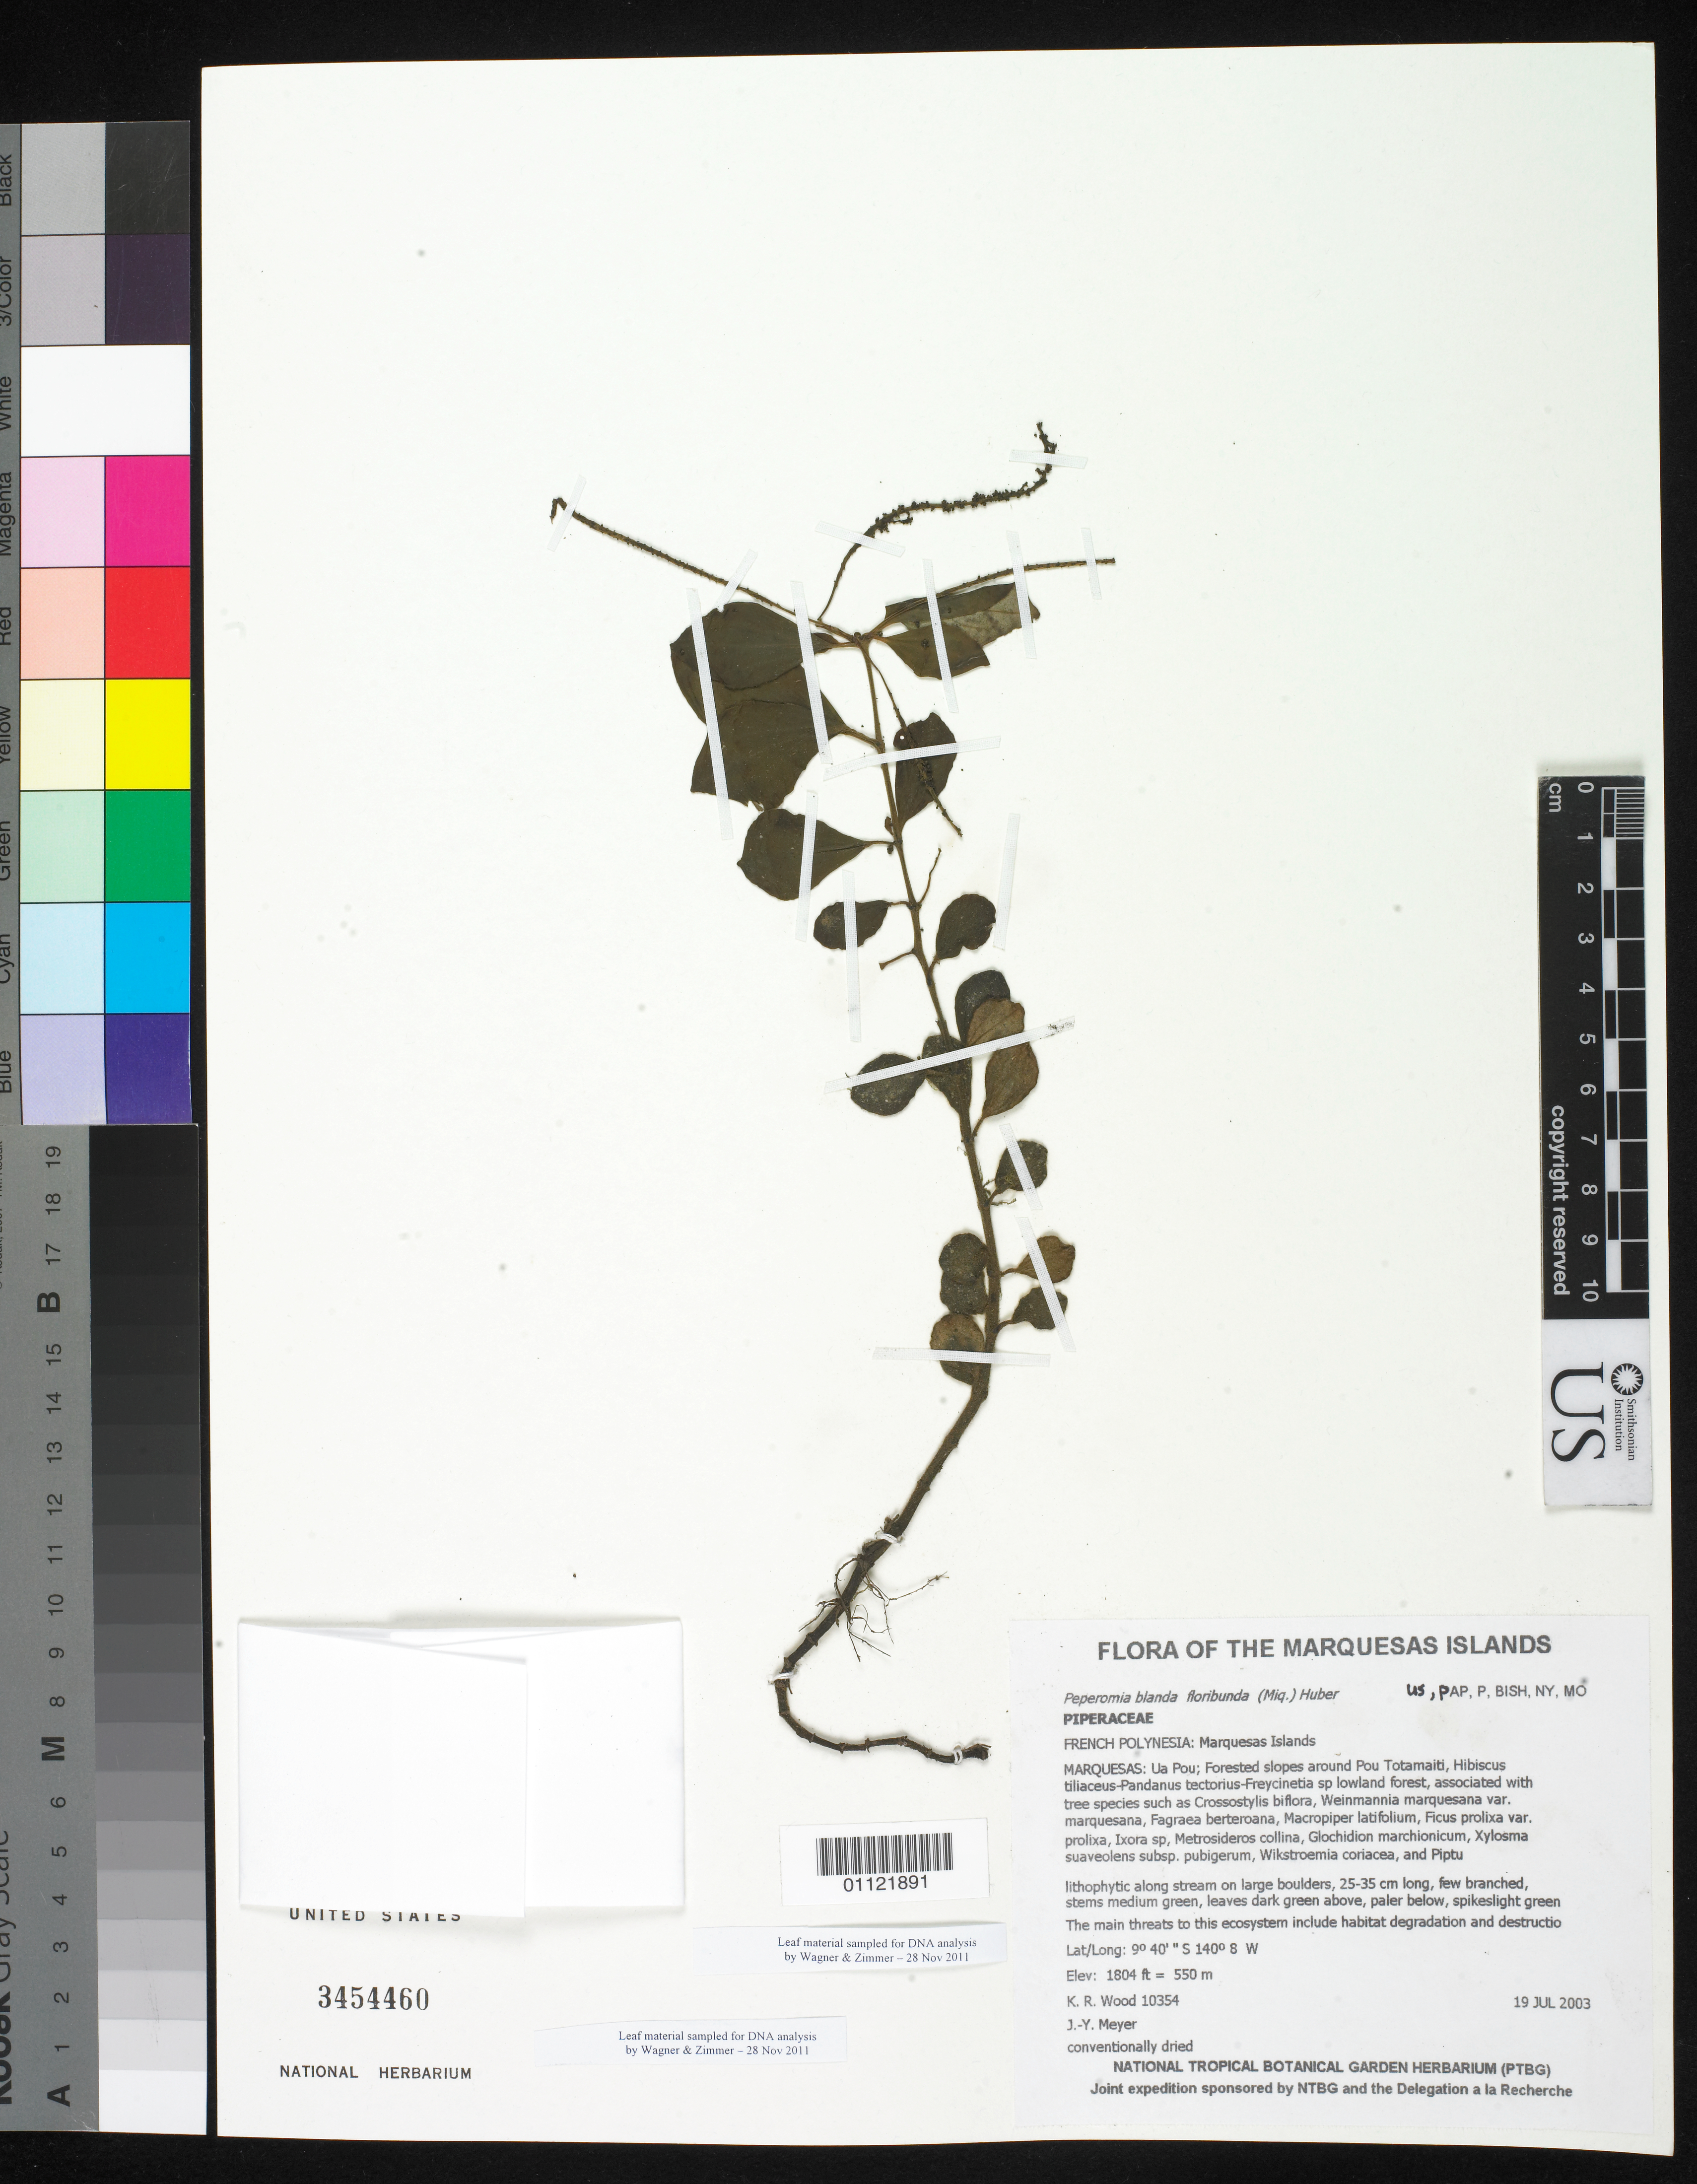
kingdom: Plantae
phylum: Tracheophyta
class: Magnoliopsida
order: Piperales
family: Piperaceae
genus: Peperomia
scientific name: Peperomia leptostachya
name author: Hook. & Arn.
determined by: Wagner, W. L., (BOT), Smithsonian Institution - National Museum of Natural History (UNITED STATES)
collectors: K. R. Wood & J.-Y. Meyer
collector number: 10354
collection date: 2003-07-19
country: French Polynesia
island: Ua Pou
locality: Forested slopes around Pou Totamaiti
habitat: Hibiscus tiliaceus - Pandanus tectorius - Freycinetia sp lowland forest. Low-slope, moderate slope, scattered, wet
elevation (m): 550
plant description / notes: Habitat degradation and destruction by feral pigs, catastrophic extinction through environmental events, predation by rats that eat seeds, competition with non-native plant taxa such as Ageratum conyzoides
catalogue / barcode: US 3454460